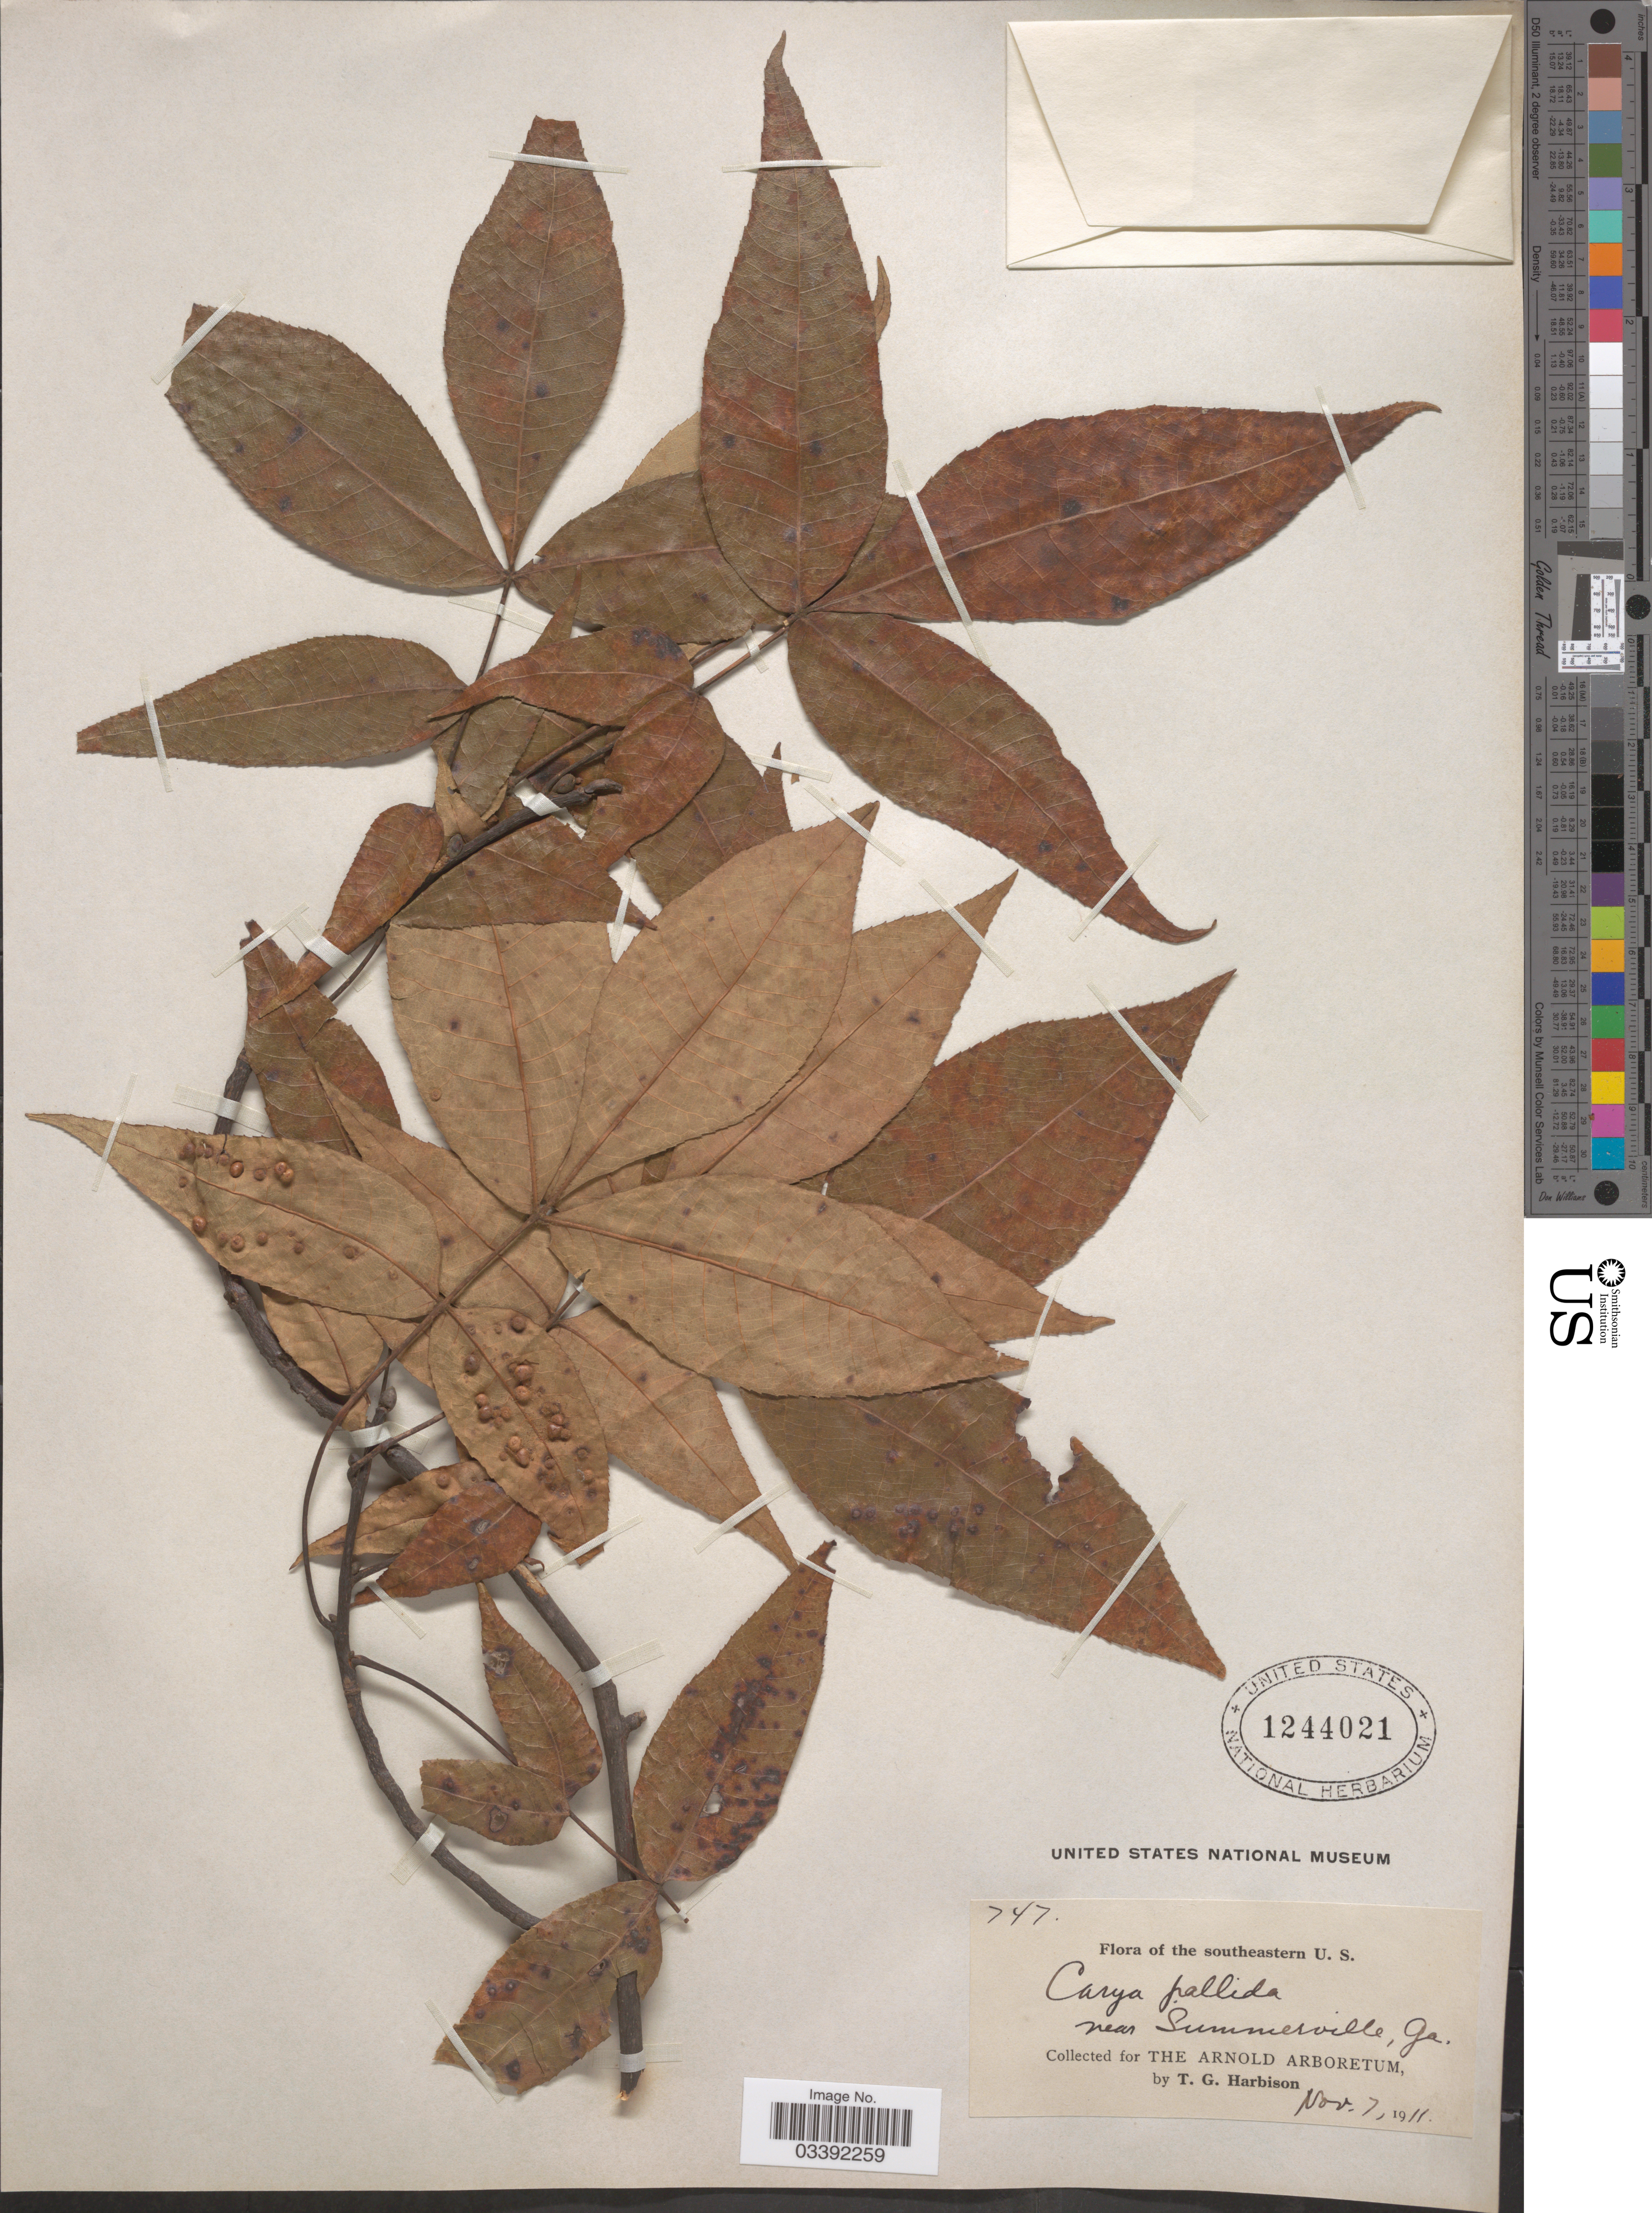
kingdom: Plantae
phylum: Tracheophyta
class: Magnoliopsida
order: Fagales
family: Juglandaceae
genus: Carya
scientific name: Carya pallida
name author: (Ashe) Engl. & Graebner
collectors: T. Harbison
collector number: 747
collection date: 1911-11-07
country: United States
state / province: Georgia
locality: Near Summerville.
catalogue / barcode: US 1244021